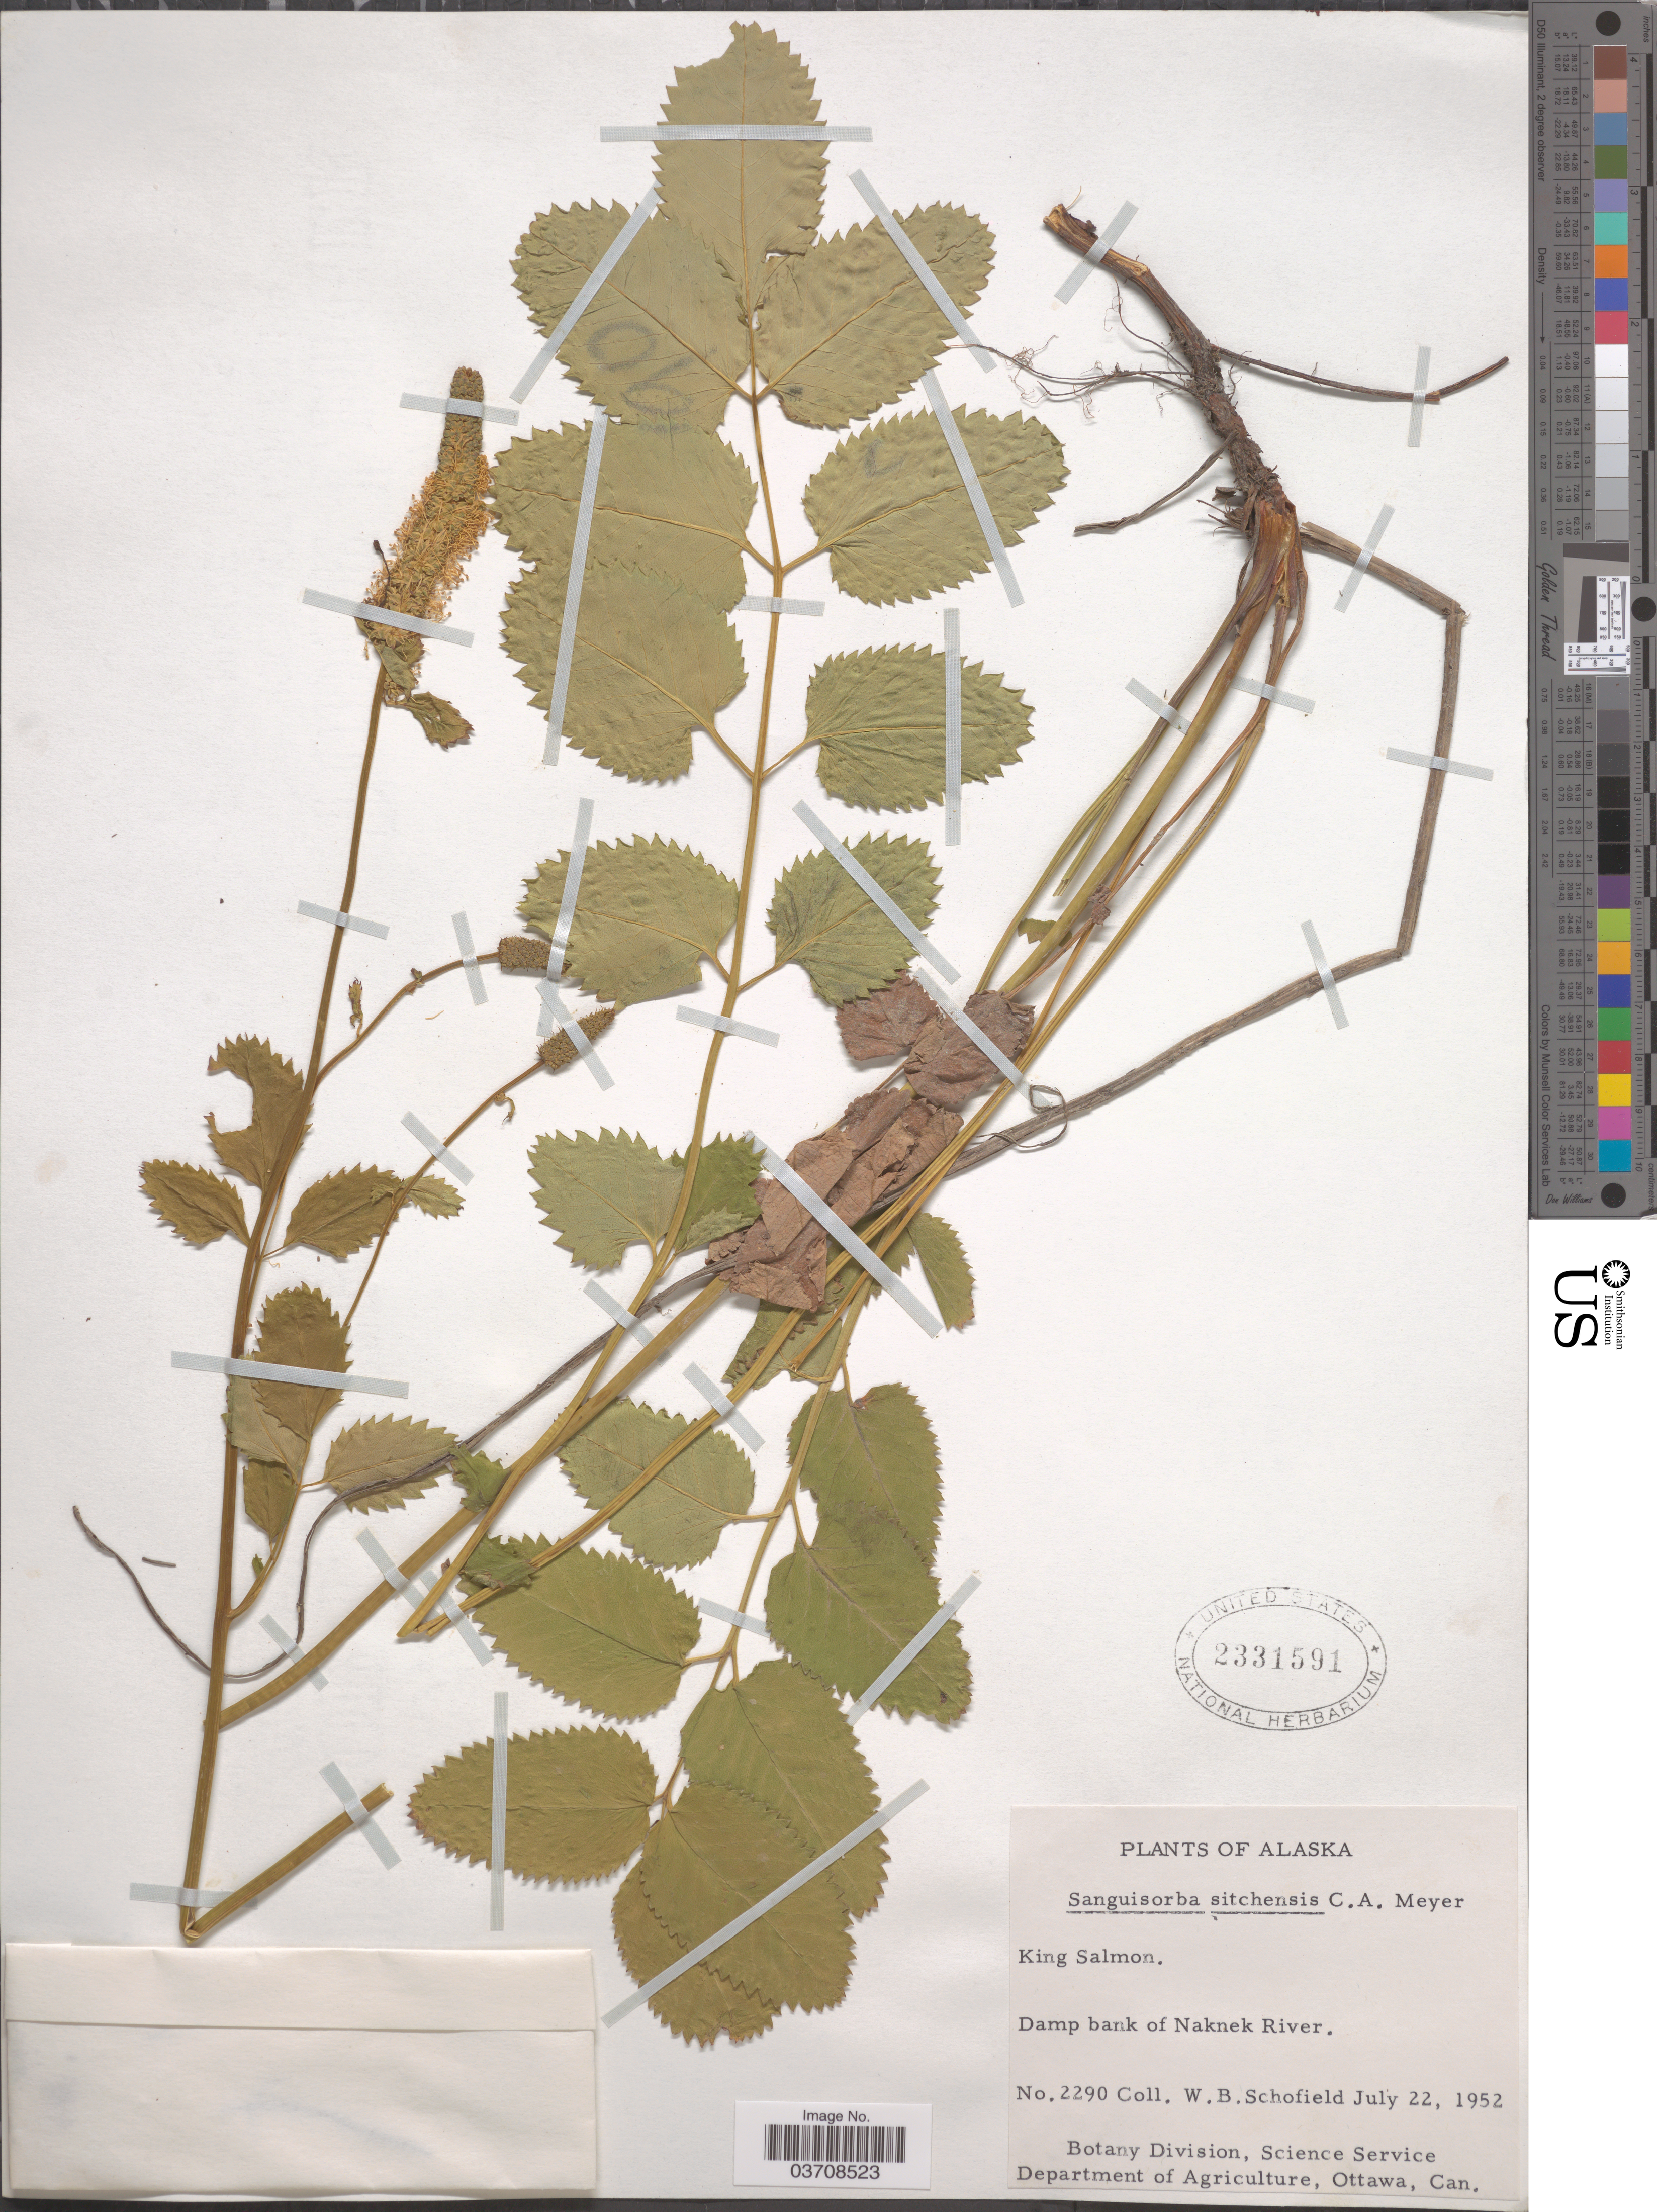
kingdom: Plantae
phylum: Tracheophyta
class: Magnoliopsida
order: Rosales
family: Rosaceae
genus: Sanguisorba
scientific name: Sanguisorba stipulata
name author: Raf.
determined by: Strong, Mark T., (BOT), Smithsonian Institution - National Museum of Natural History (UNITED STATES)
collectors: W. Schofield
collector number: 2290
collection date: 1952-07-22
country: United States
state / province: Alaska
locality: King Salmon. Damp bank of Naknek River.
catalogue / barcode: US 2331591